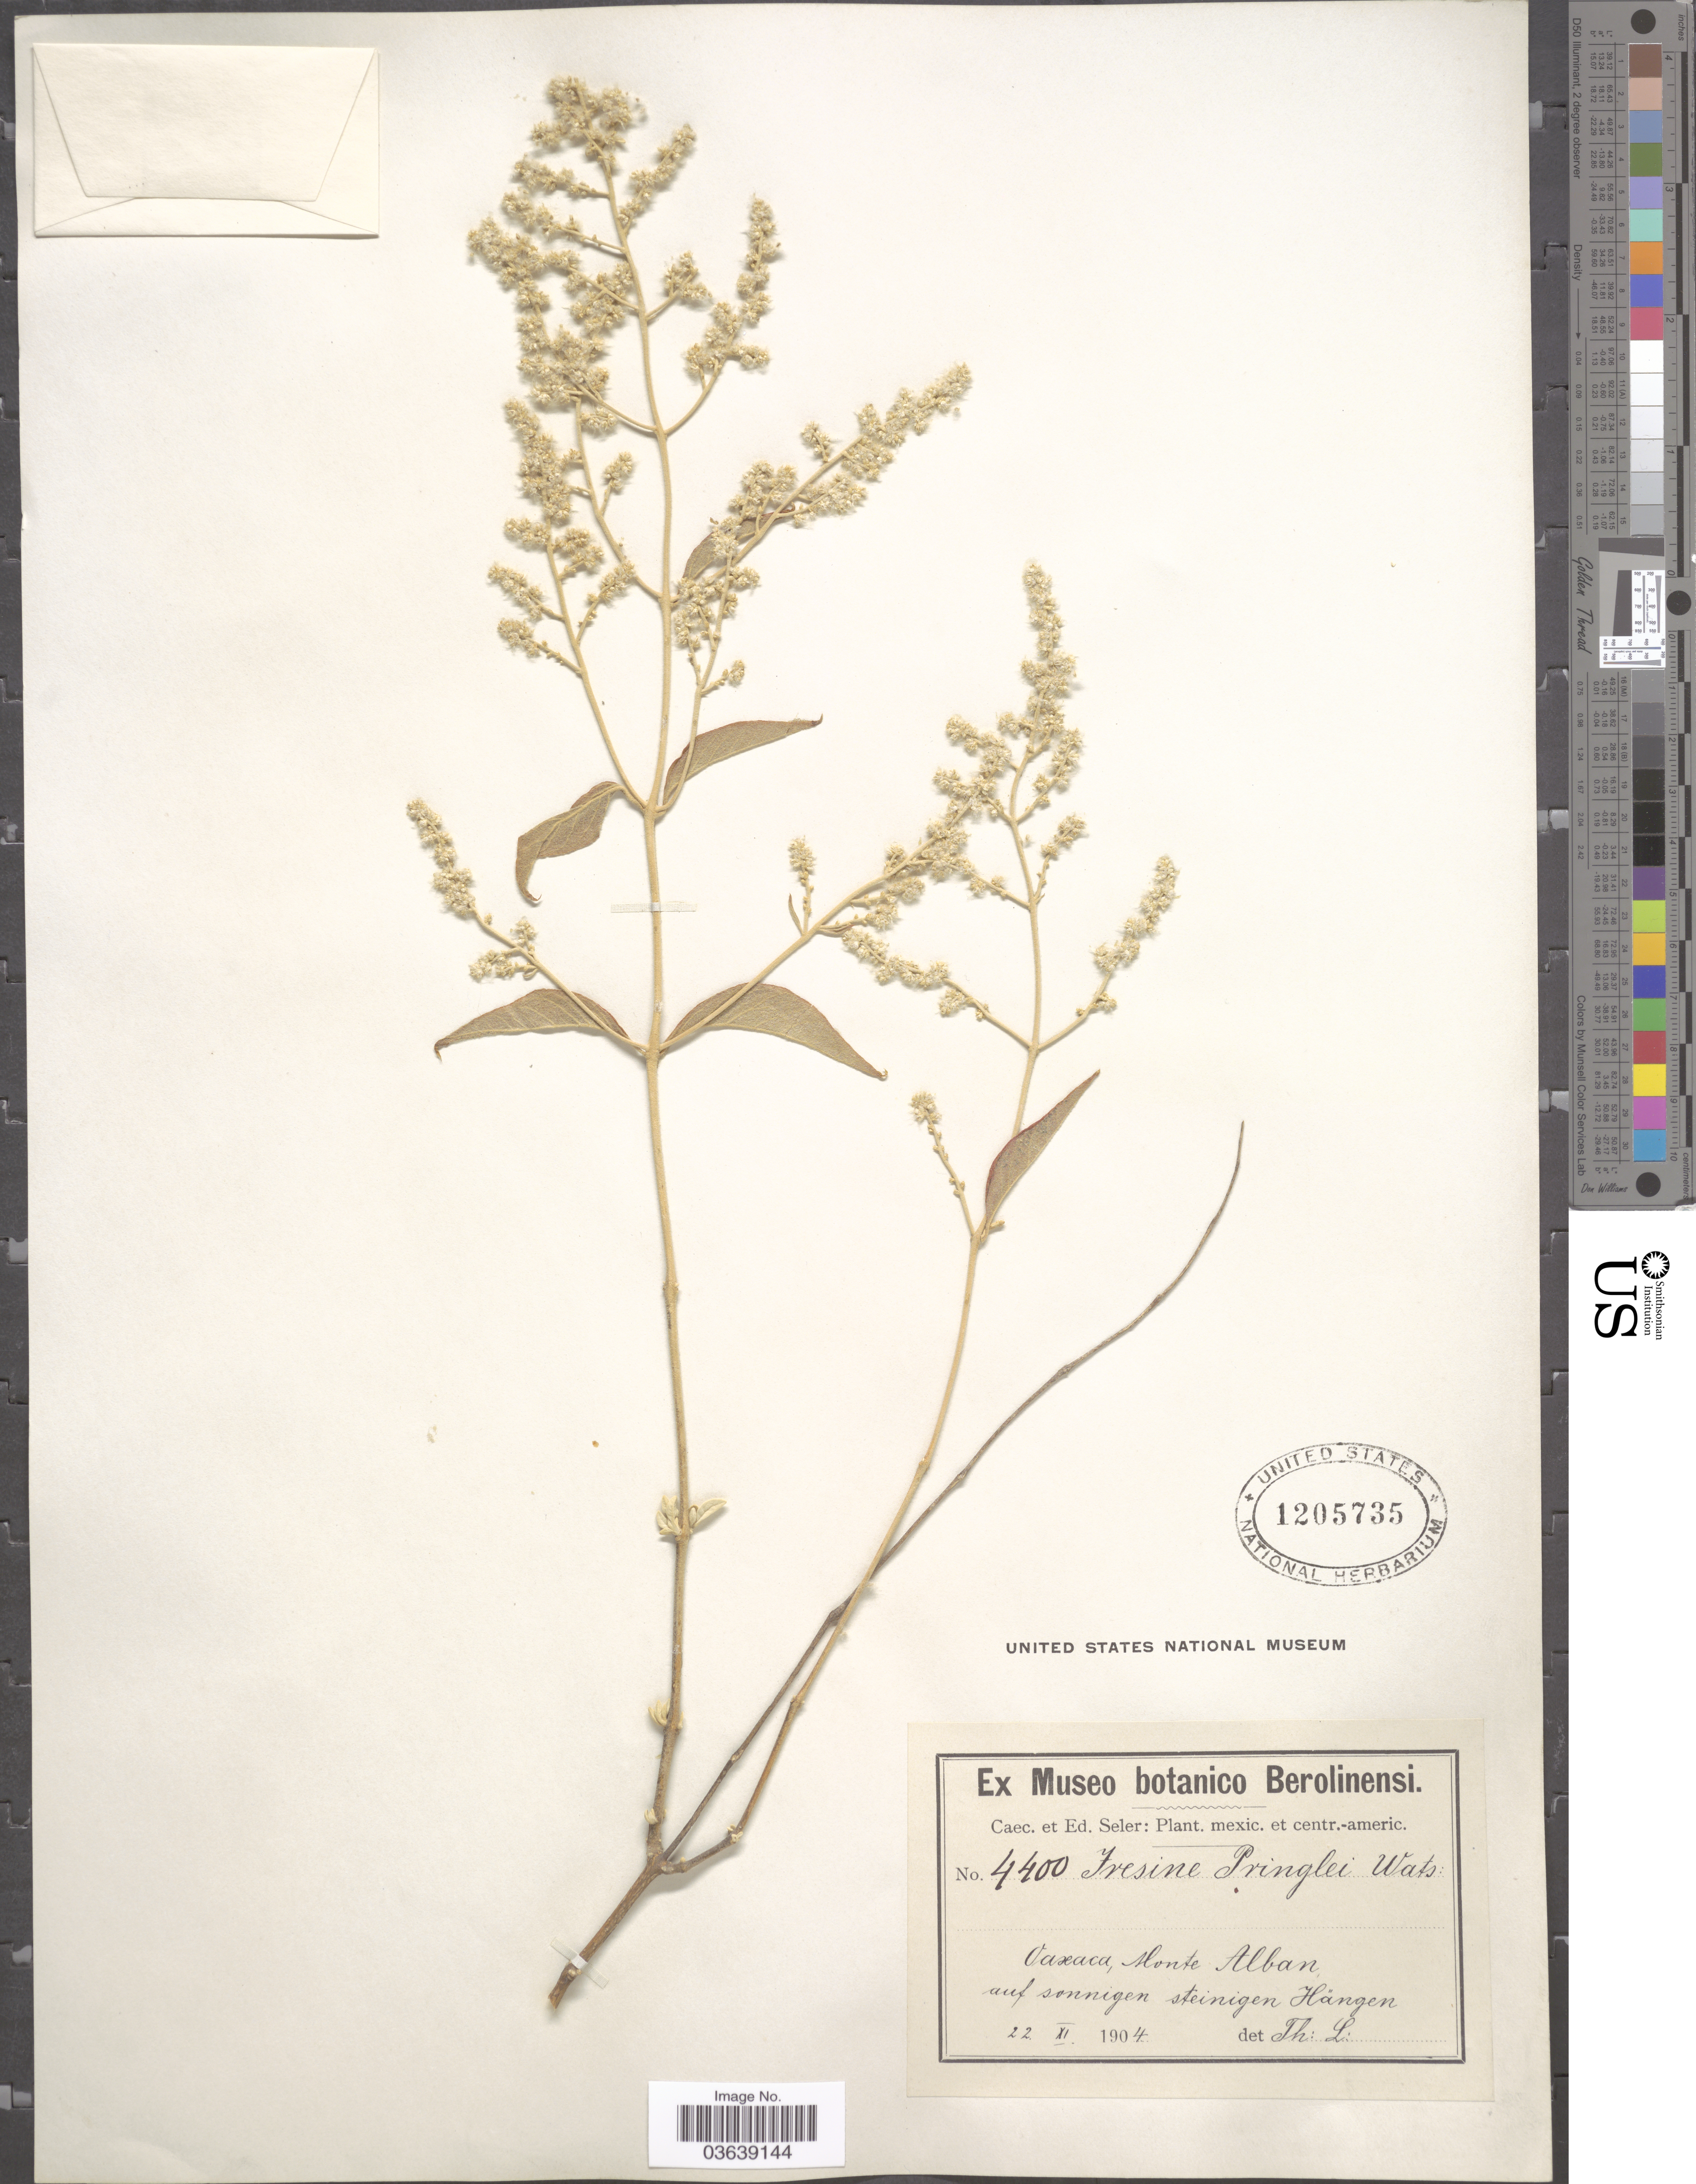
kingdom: Plantae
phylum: Tracheophyta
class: Magnoliopsida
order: Caryophyllales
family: Amaranthaceae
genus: Iresine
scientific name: Iresine pringlei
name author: S. Watson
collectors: C. Seler & E. G. Seler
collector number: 4400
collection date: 1904-11-22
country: Mexico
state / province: Oaxaca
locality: Monte Alban. Auf sonnigen steinigen Hängen. [unsure placement]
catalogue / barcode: US 1205735